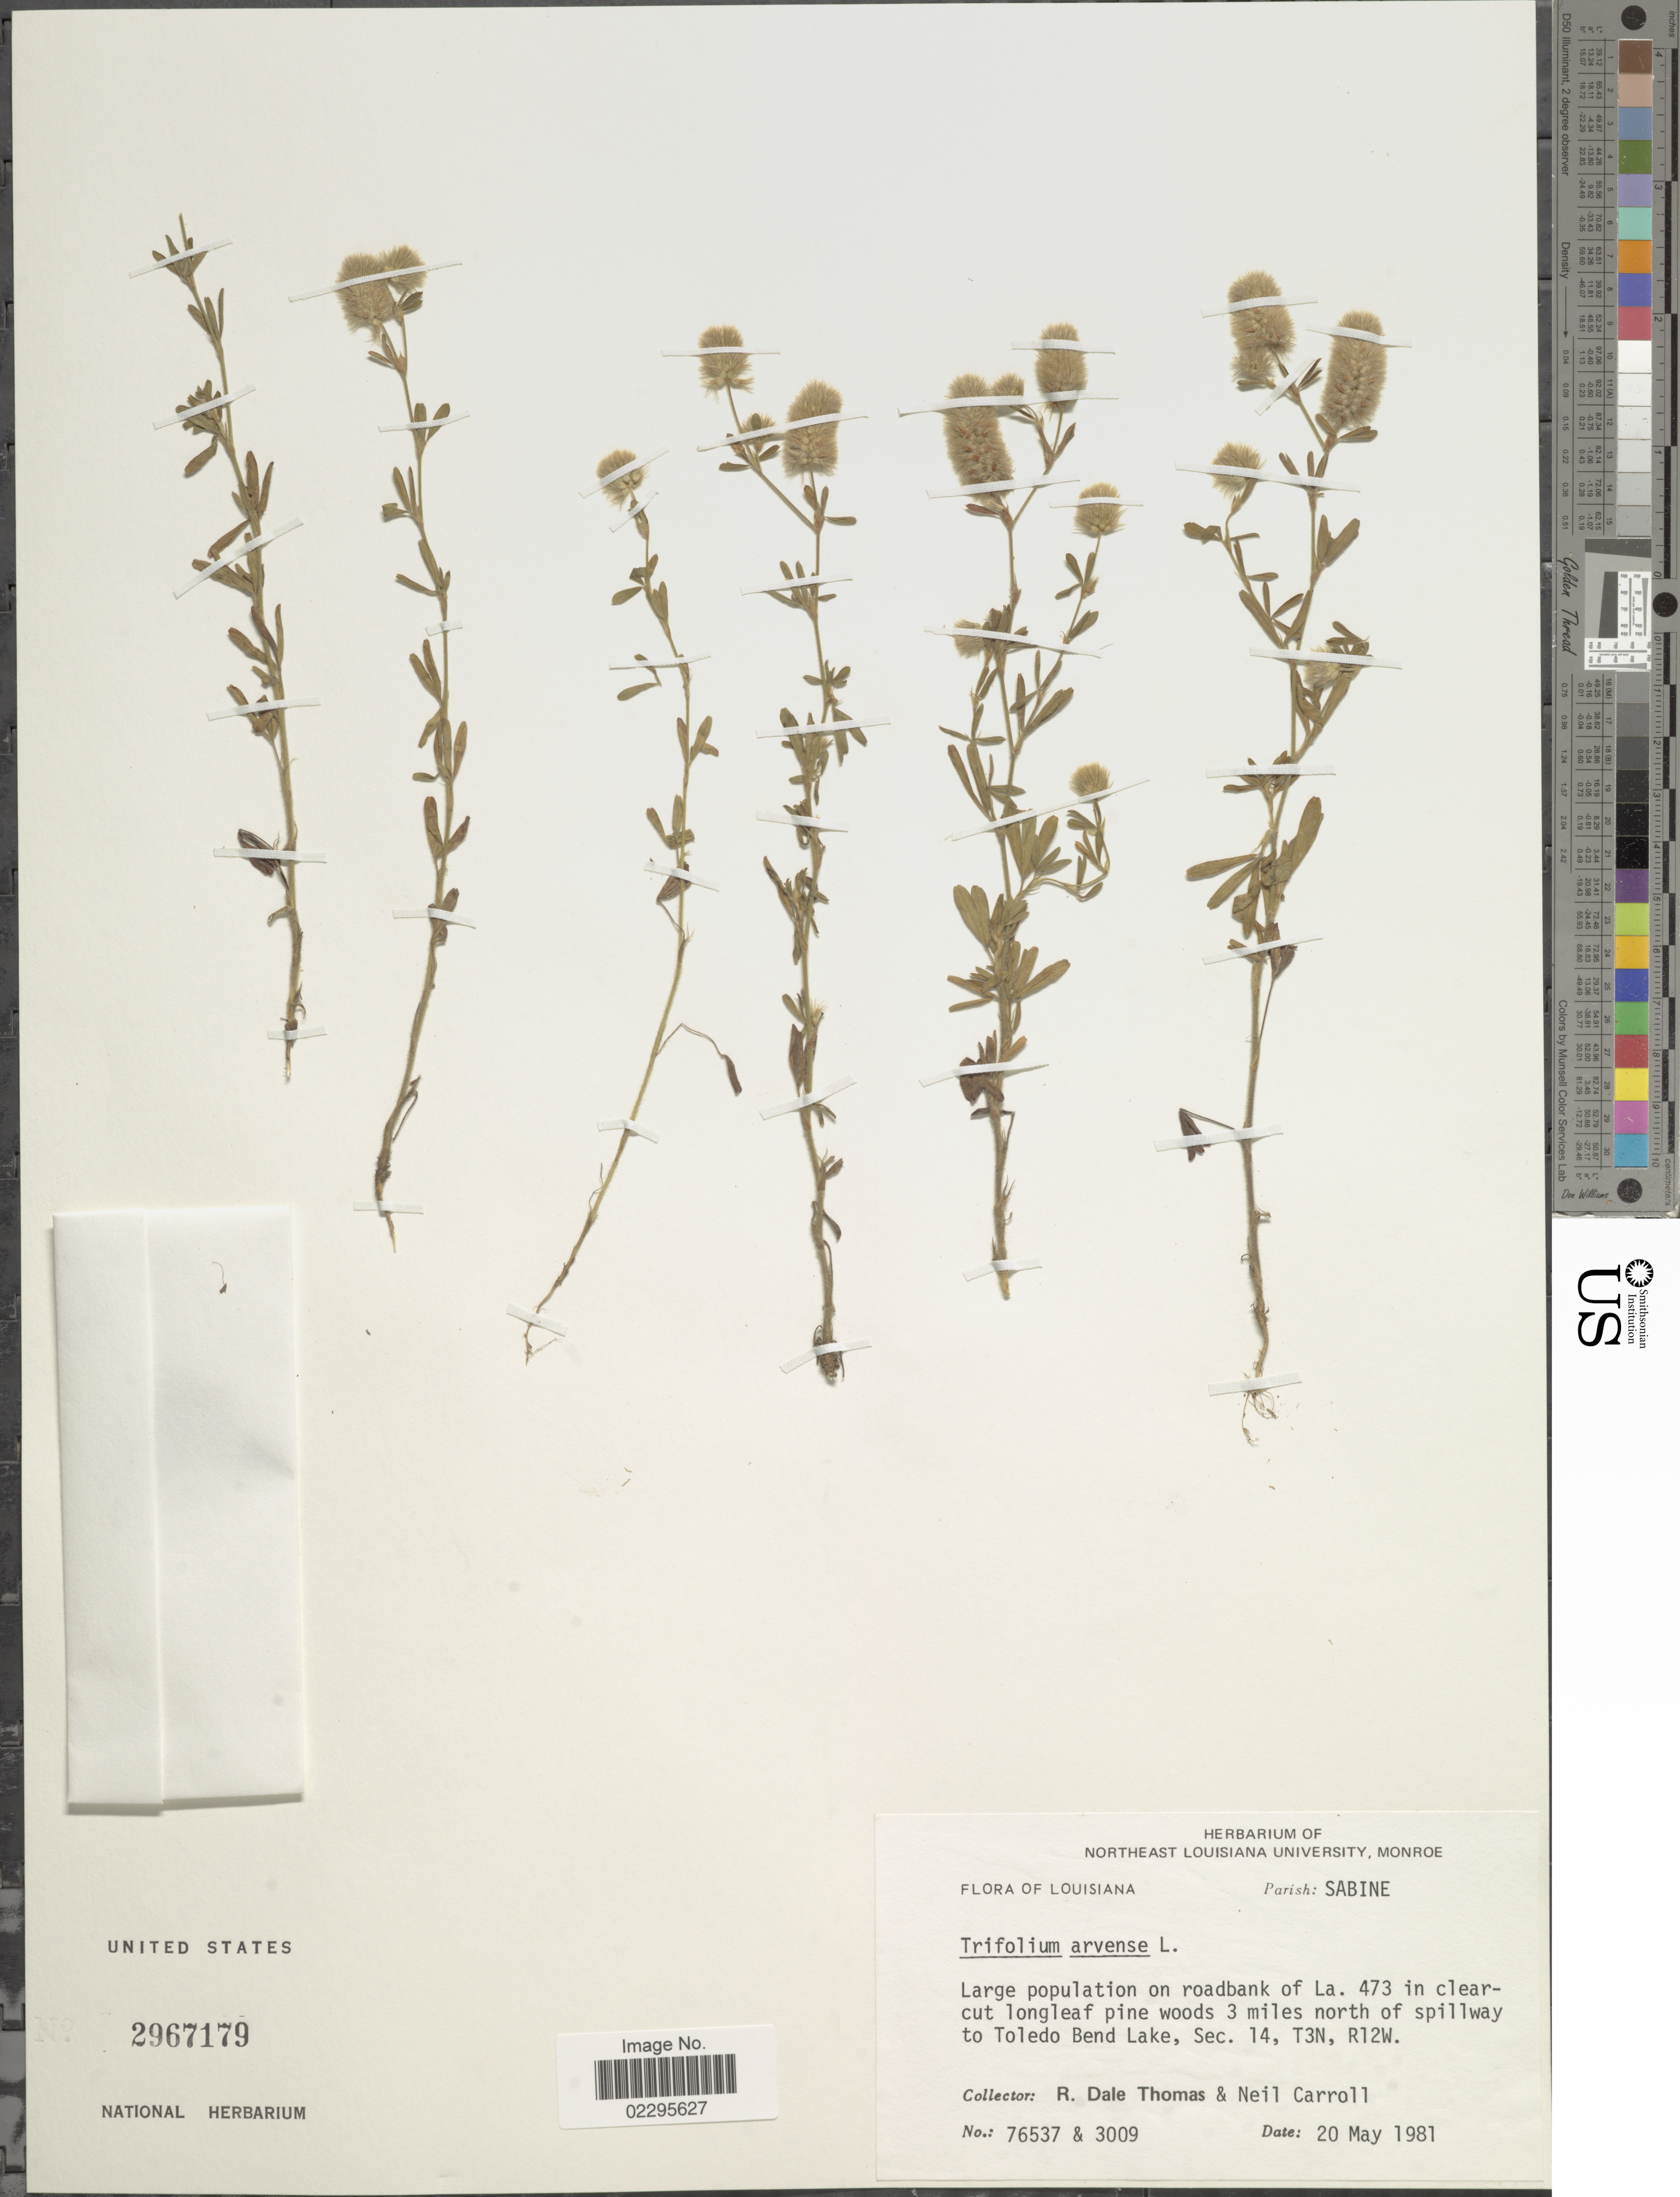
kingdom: Plantae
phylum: Tracheophyta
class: Magnoliopsida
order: Fabales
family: Fabaceae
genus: Trifolium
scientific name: Trifolium arvense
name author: L.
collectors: R. Thomas & N. Carroll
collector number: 76537/3009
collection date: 1981-05-20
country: United States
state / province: Louisiana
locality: Parish: Sabine, large population on roadbank of La.473 in clearcut longleaf pine woods 3 miles north of spillway to Toledo Bend Lake, Sec. 14, T3N, R12W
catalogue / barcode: US 2967179